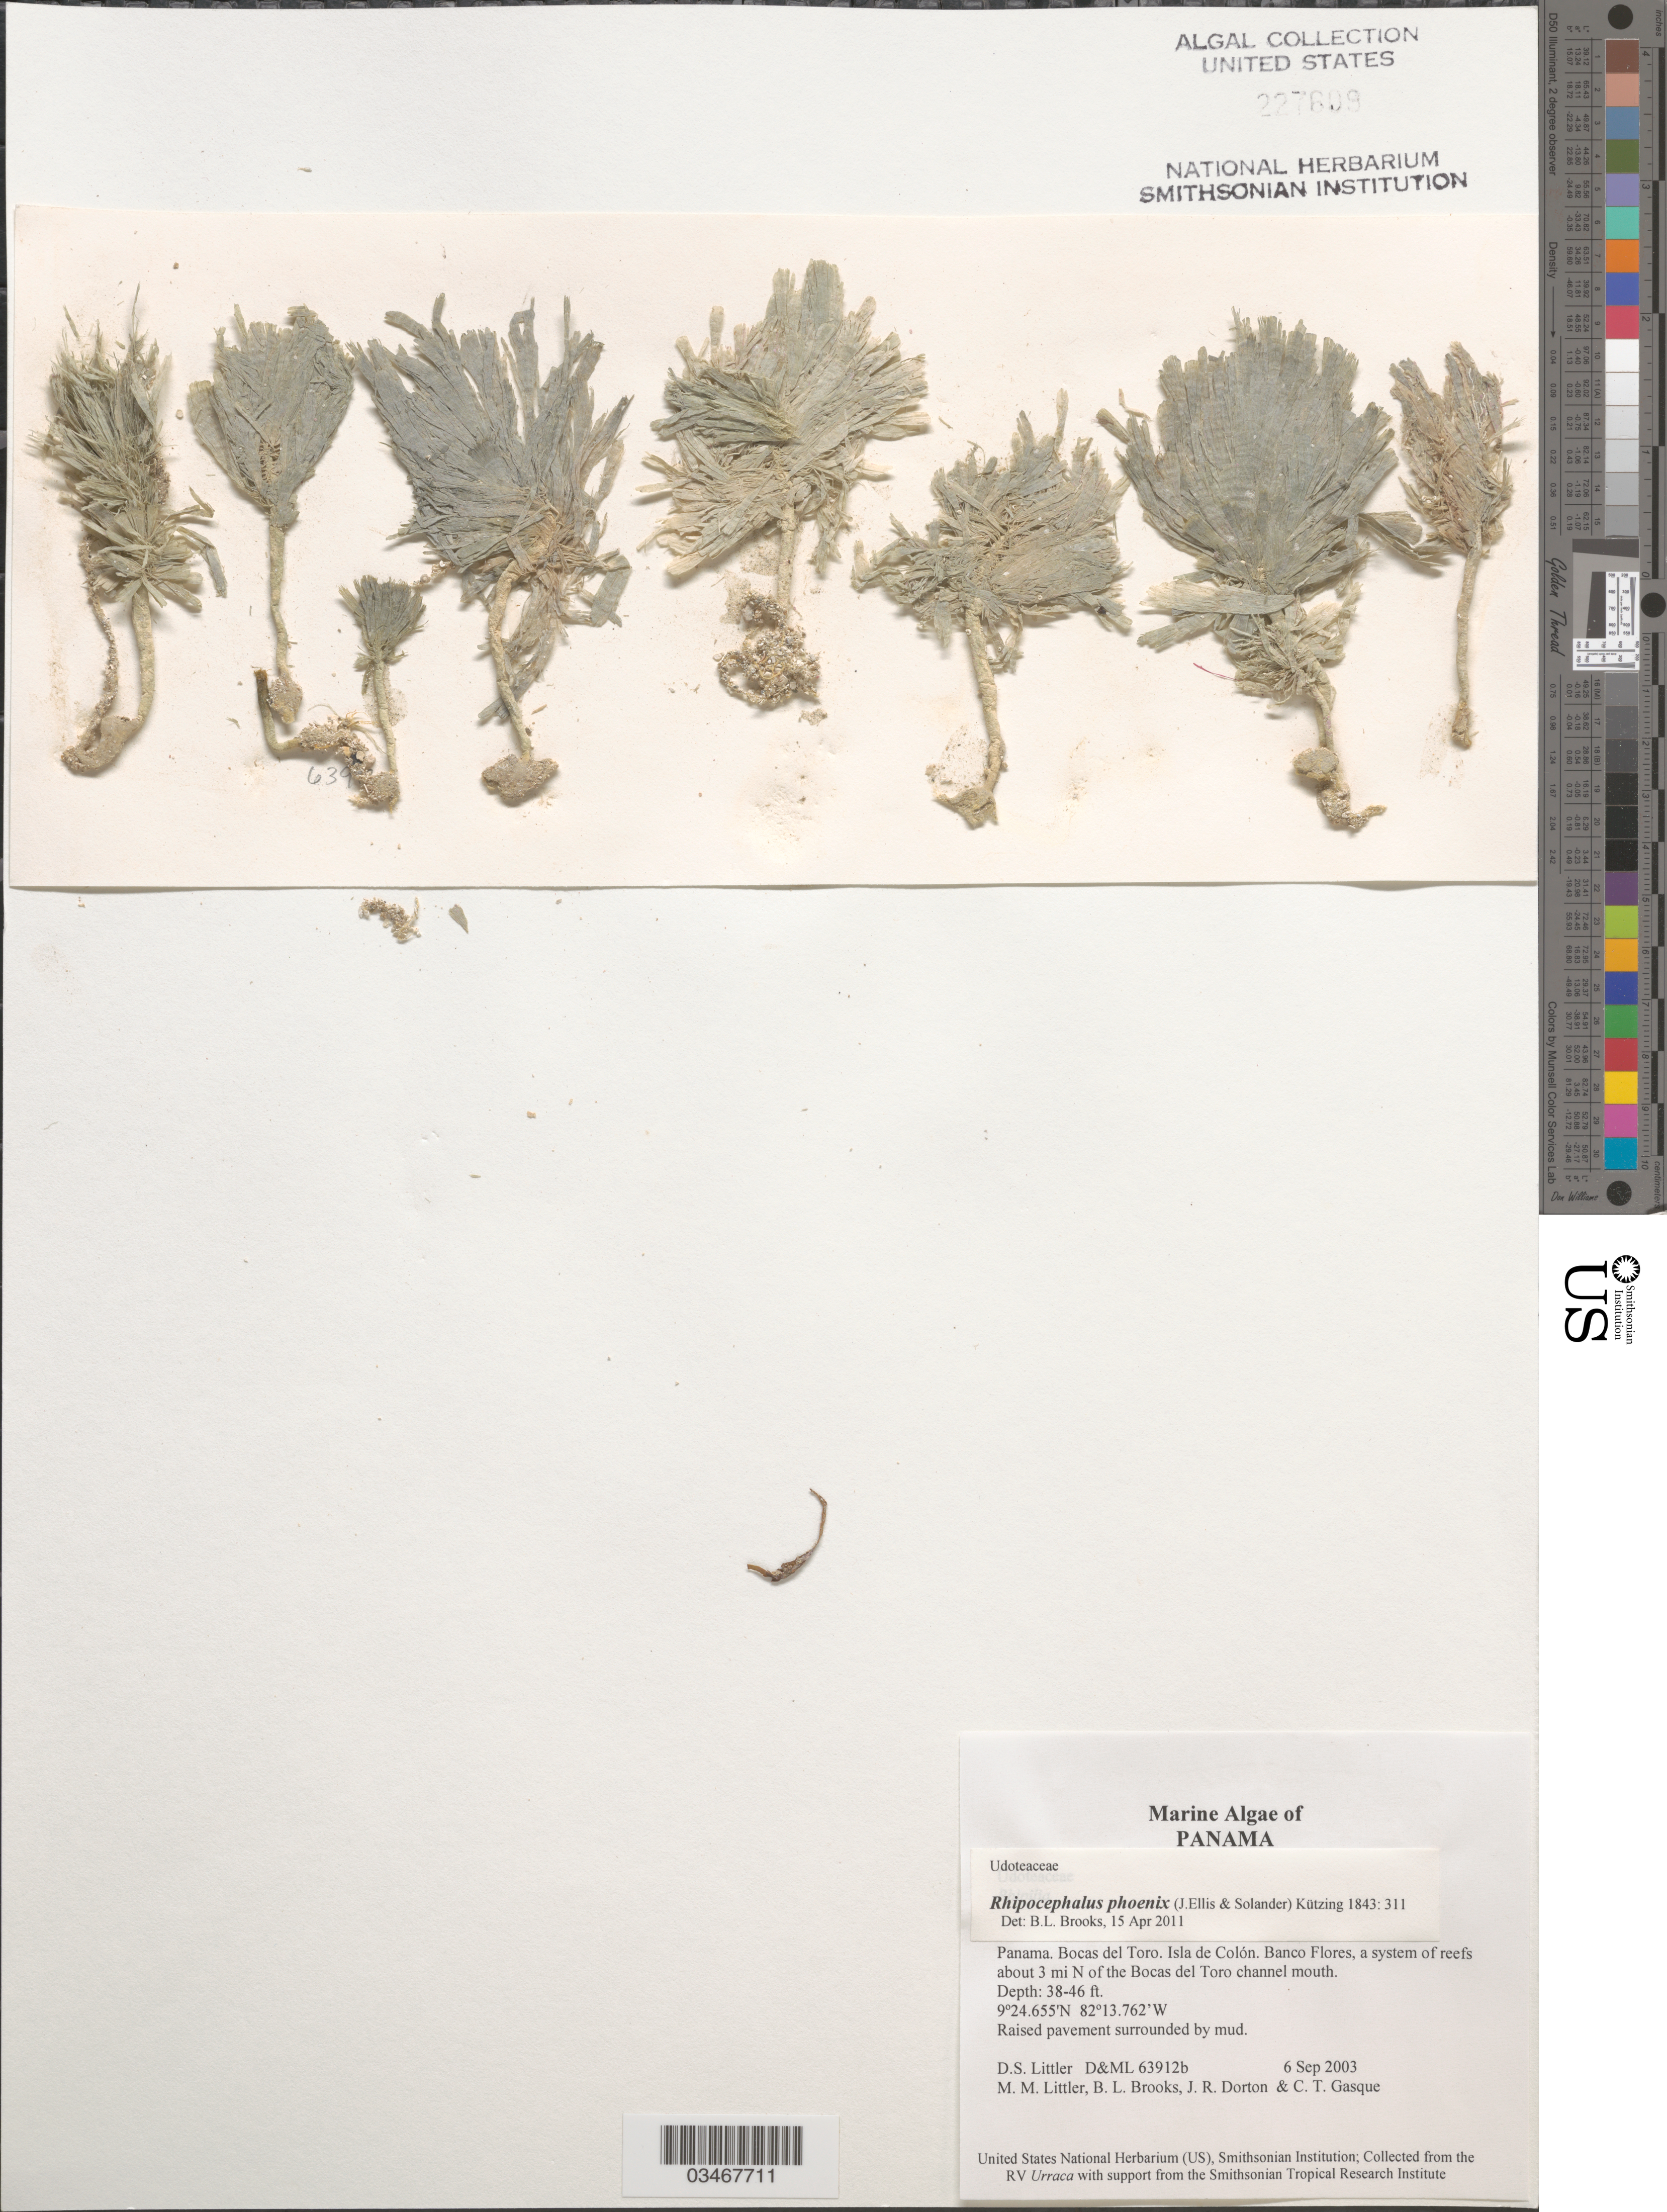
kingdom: Plantae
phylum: Chlorophyta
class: Ulvophyceae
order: Bryopsidales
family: Udoteaceae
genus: Rhipocephalus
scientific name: Rhipocephalus phoenix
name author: (J. Ellis & Sol.) Kütz.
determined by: Brooks, Barrett, (BOT), Smithsonian Institution - National Museum of Natural History (UNITED STATES)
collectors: D. S. Littler, M. M. Littler, B. Brooks, J. Dorton & C. Gasque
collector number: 63912b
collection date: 2003-09-06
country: Panama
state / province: Bocas del Toro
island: Colón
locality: Banco Flores, Isla de Colón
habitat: Rasised pavement surrounded by mud.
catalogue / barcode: US 227609